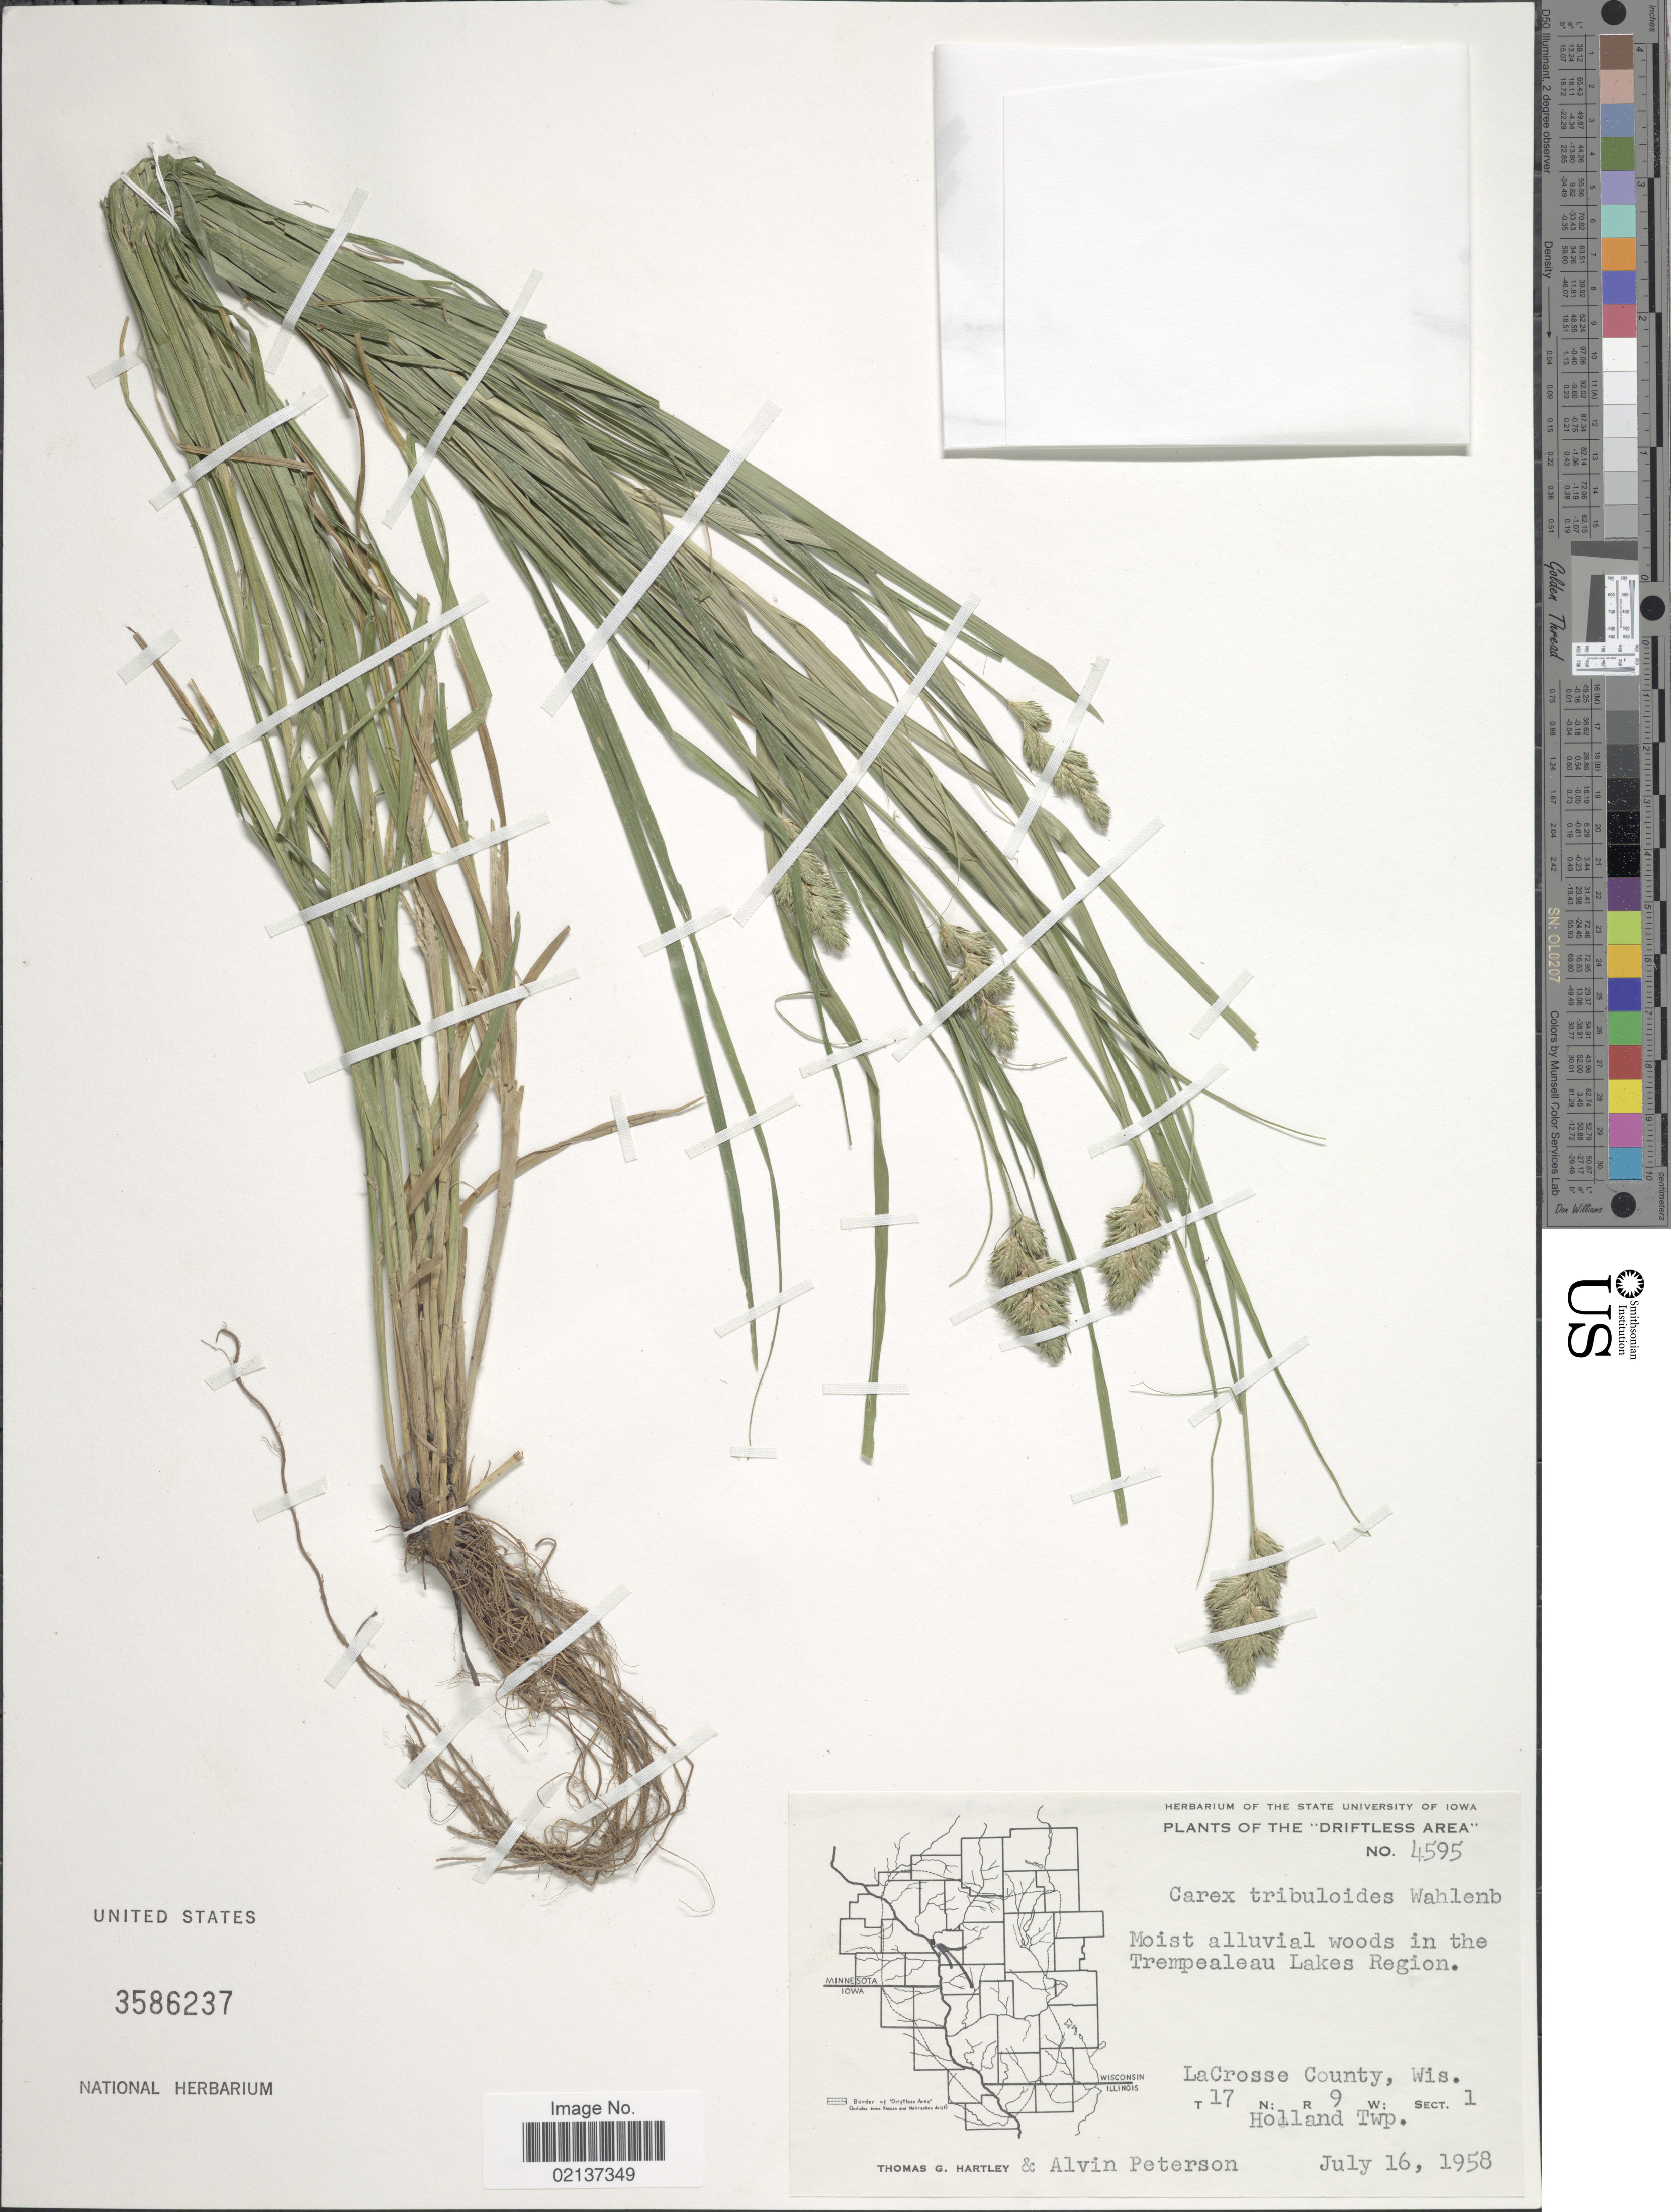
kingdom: Plantae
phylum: Tracheophyta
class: Liliopsida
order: Poales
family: Cyperaceae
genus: Carex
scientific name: Carex tribuloides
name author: Wahlenb.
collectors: T. G. Hartley & A. M. Peterson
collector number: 4595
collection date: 1958-07-16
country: United States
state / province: Wisconsin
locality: The Driftless Area, Trempealeau Lakes Region, LaCrosse County, Wis., T17N, R9W, sect 1, Holland Twp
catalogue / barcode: US 3586237